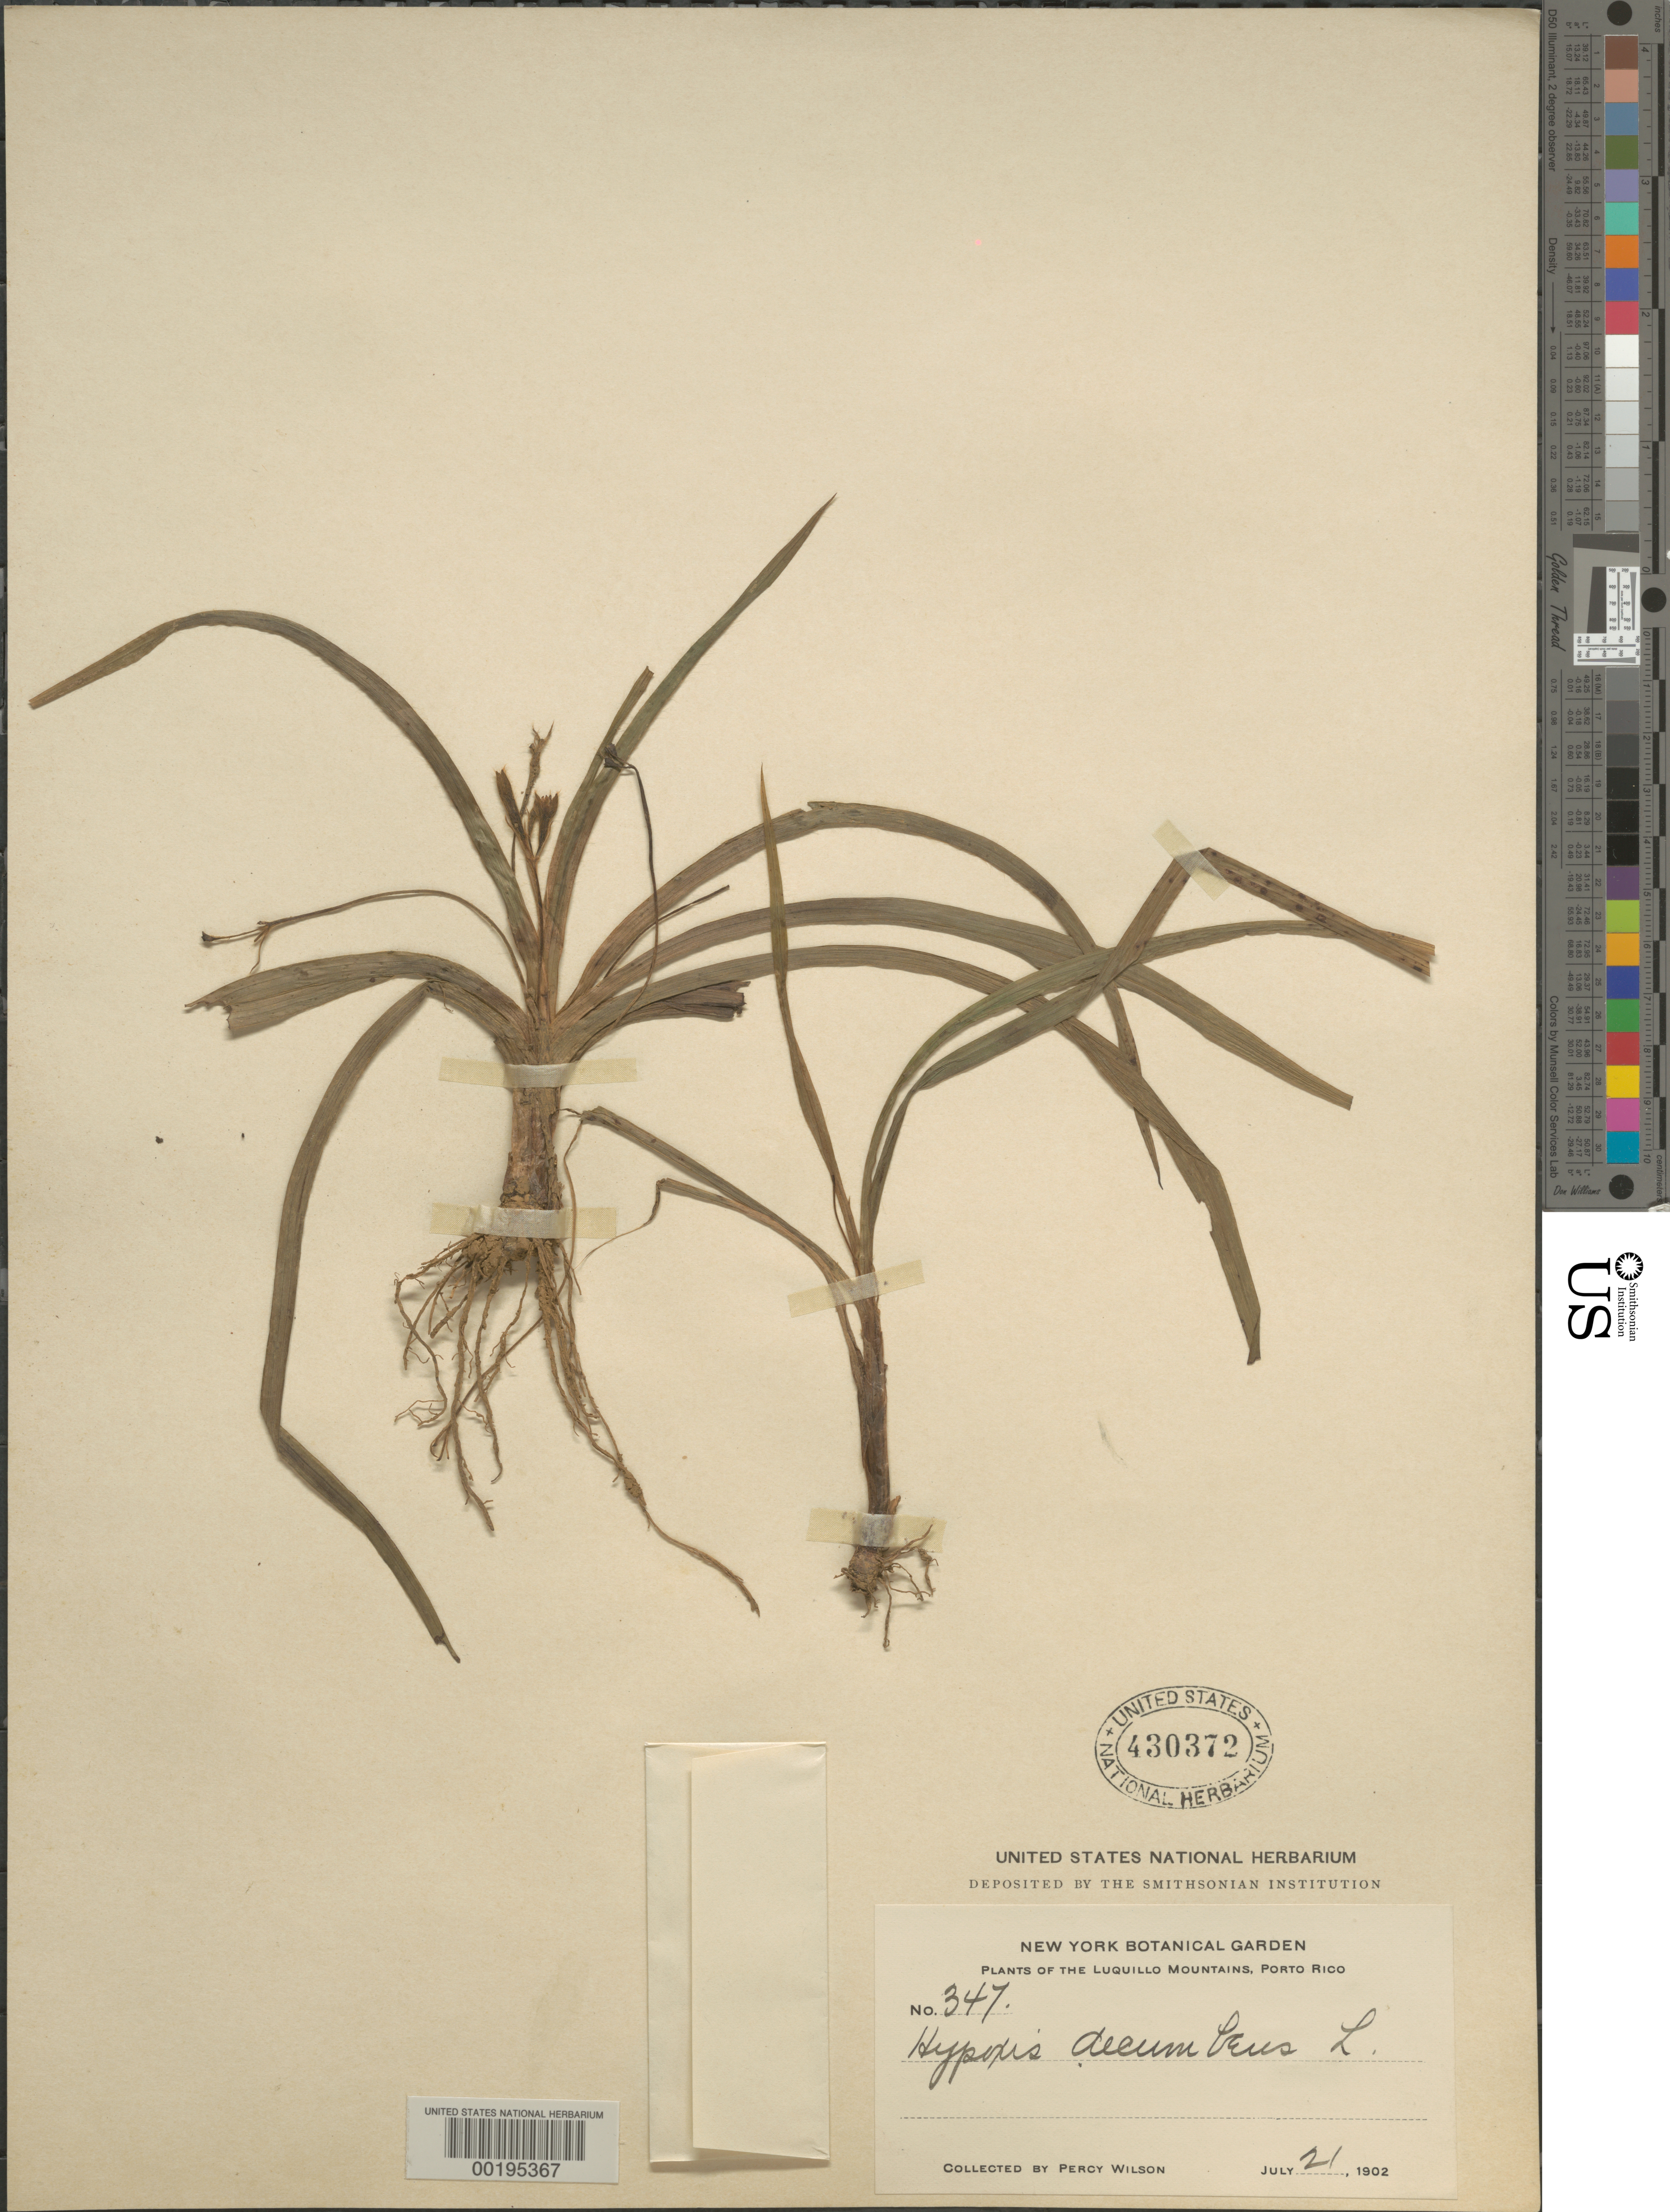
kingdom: Plantae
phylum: Tracheophyta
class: Liliopsida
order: Asparagales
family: Hypoxidaceae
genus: Hypoxis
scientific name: Hypoxis decumbens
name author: L.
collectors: P. Wilson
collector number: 347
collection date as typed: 21 Jul 1902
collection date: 1902-07-21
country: Puerto Rico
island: Greater Antilles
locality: Luquillo mountains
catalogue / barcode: US 430372